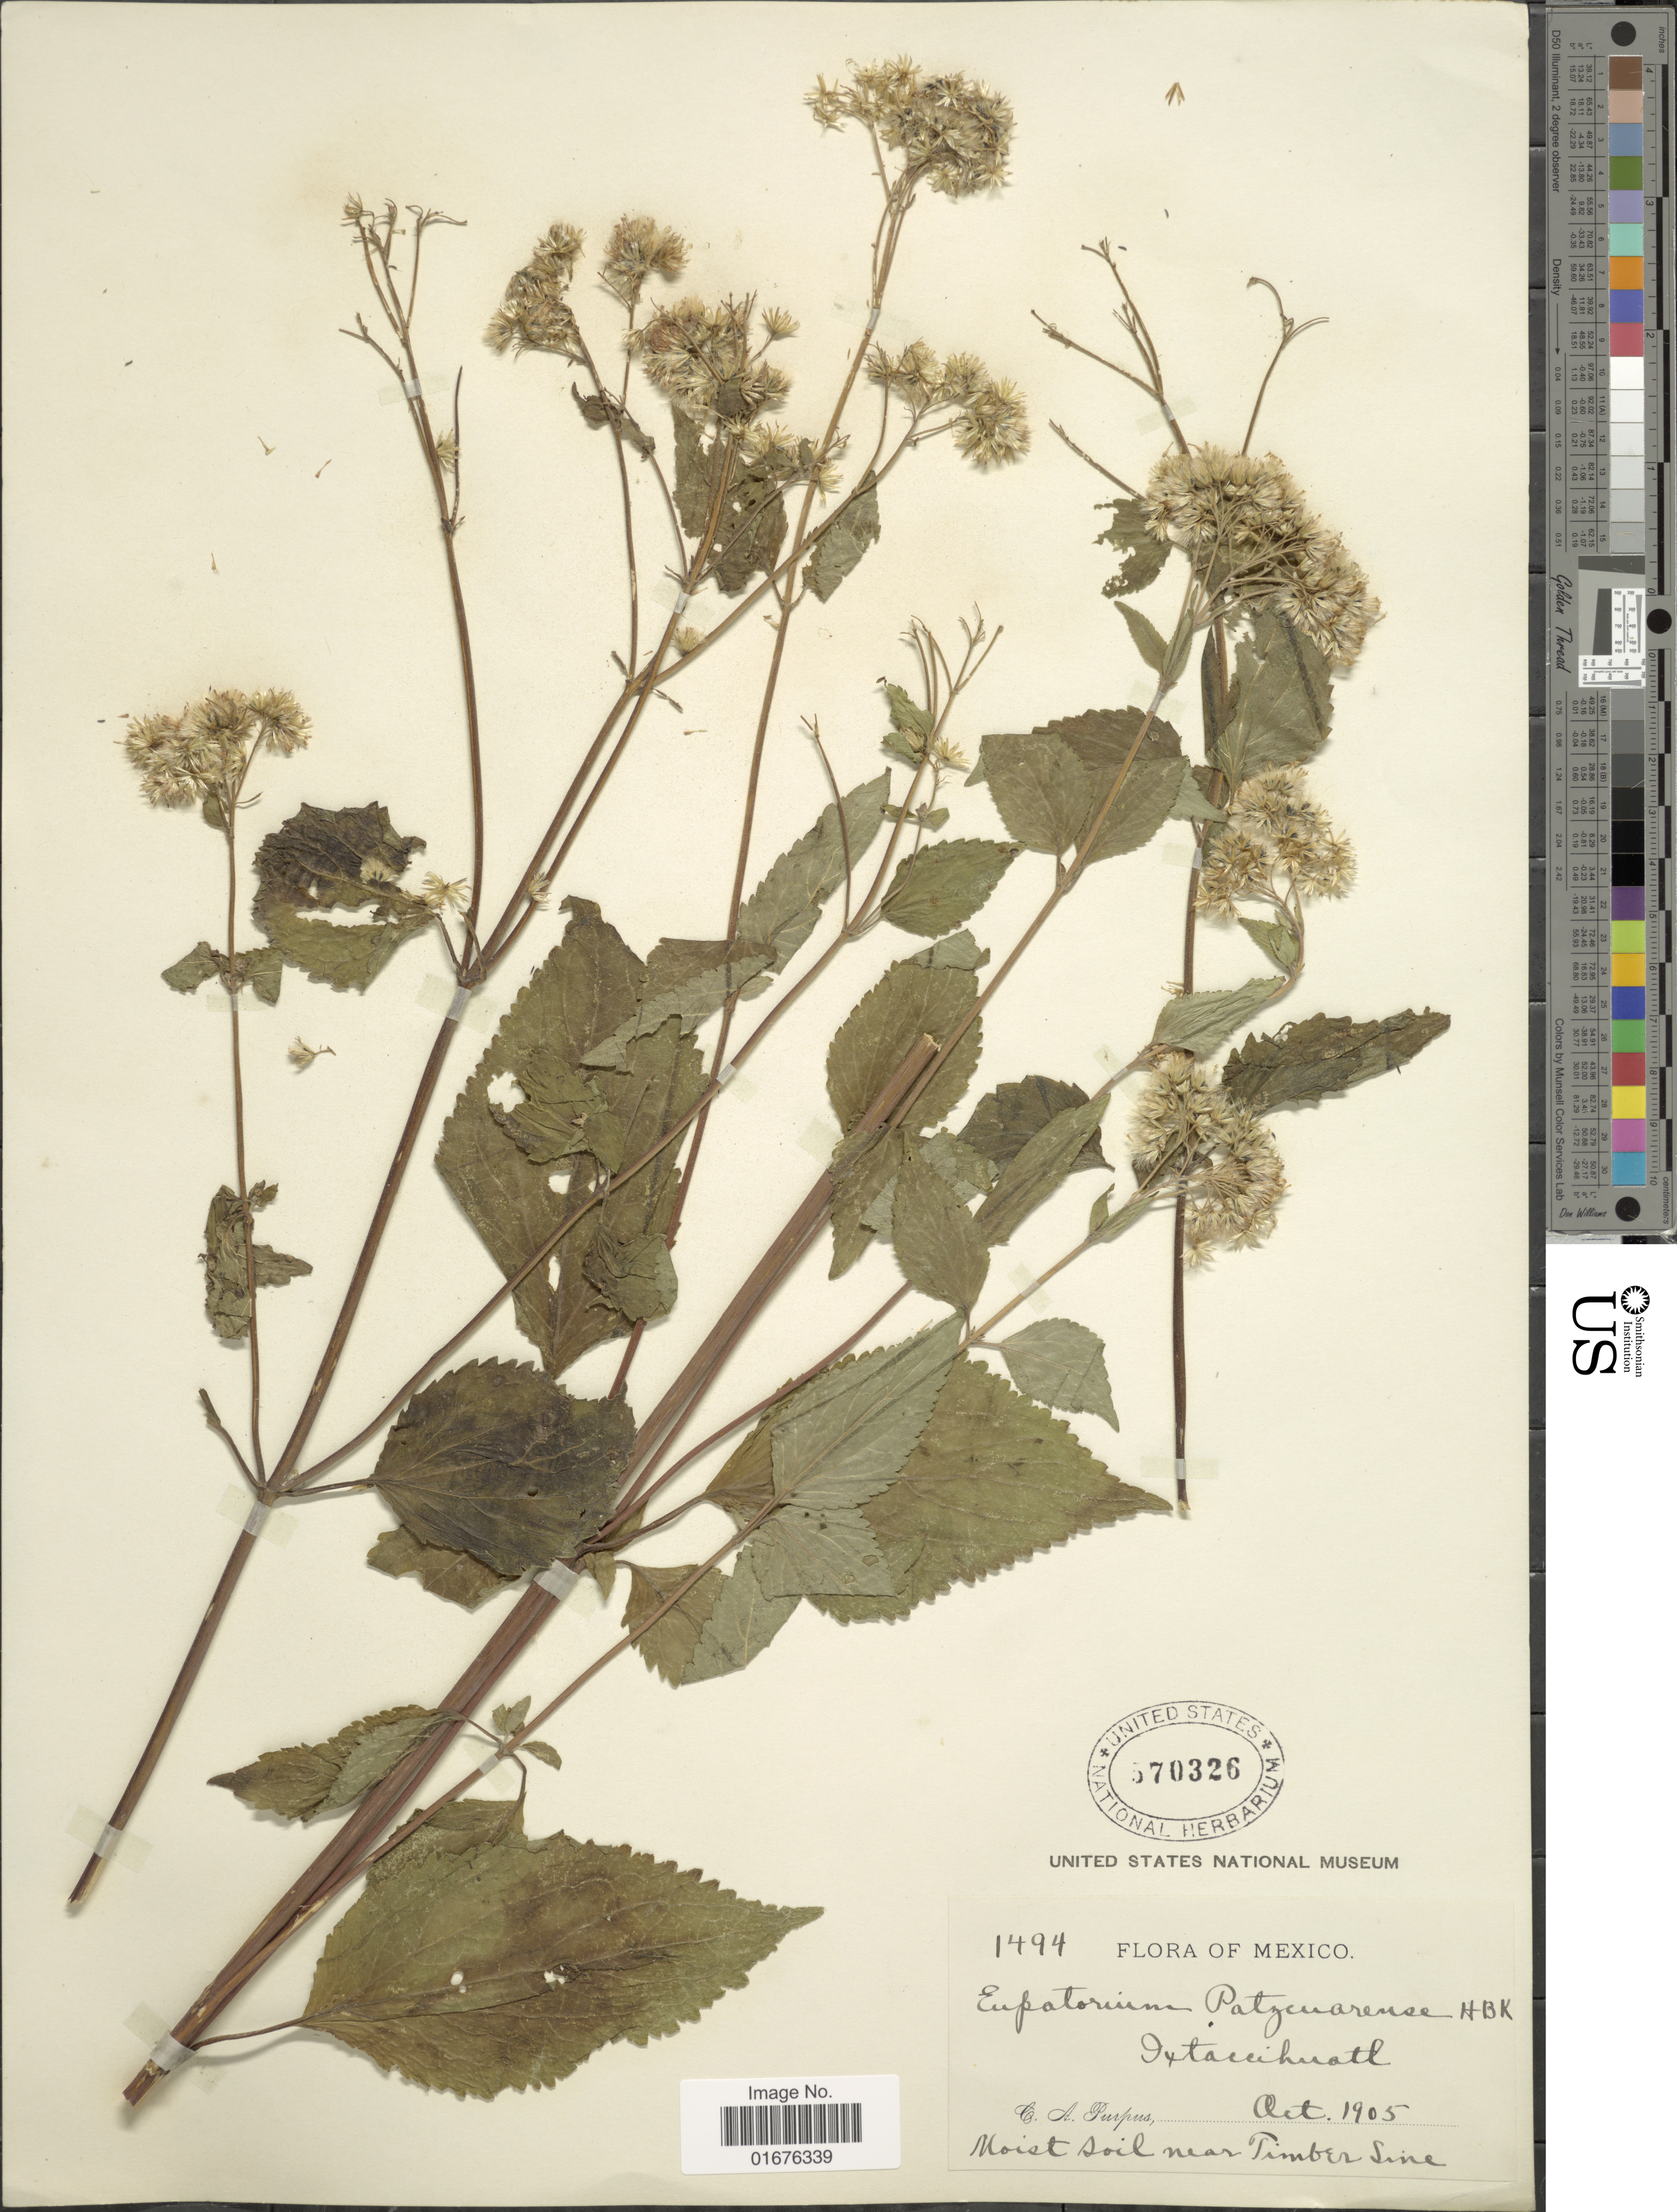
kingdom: Plantae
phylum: Tracheophyta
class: Magnoliopsida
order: Asterales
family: Asteraceae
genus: Ageratina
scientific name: Ageratina pazcuarensis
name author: (Kunth) R.M. King & H. Rob.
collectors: C. A. Purpus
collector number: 1494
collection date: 1905-10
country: Mexico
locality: Ixtaccihuatl, moist soil near Timer Sine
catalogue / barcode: US 570326